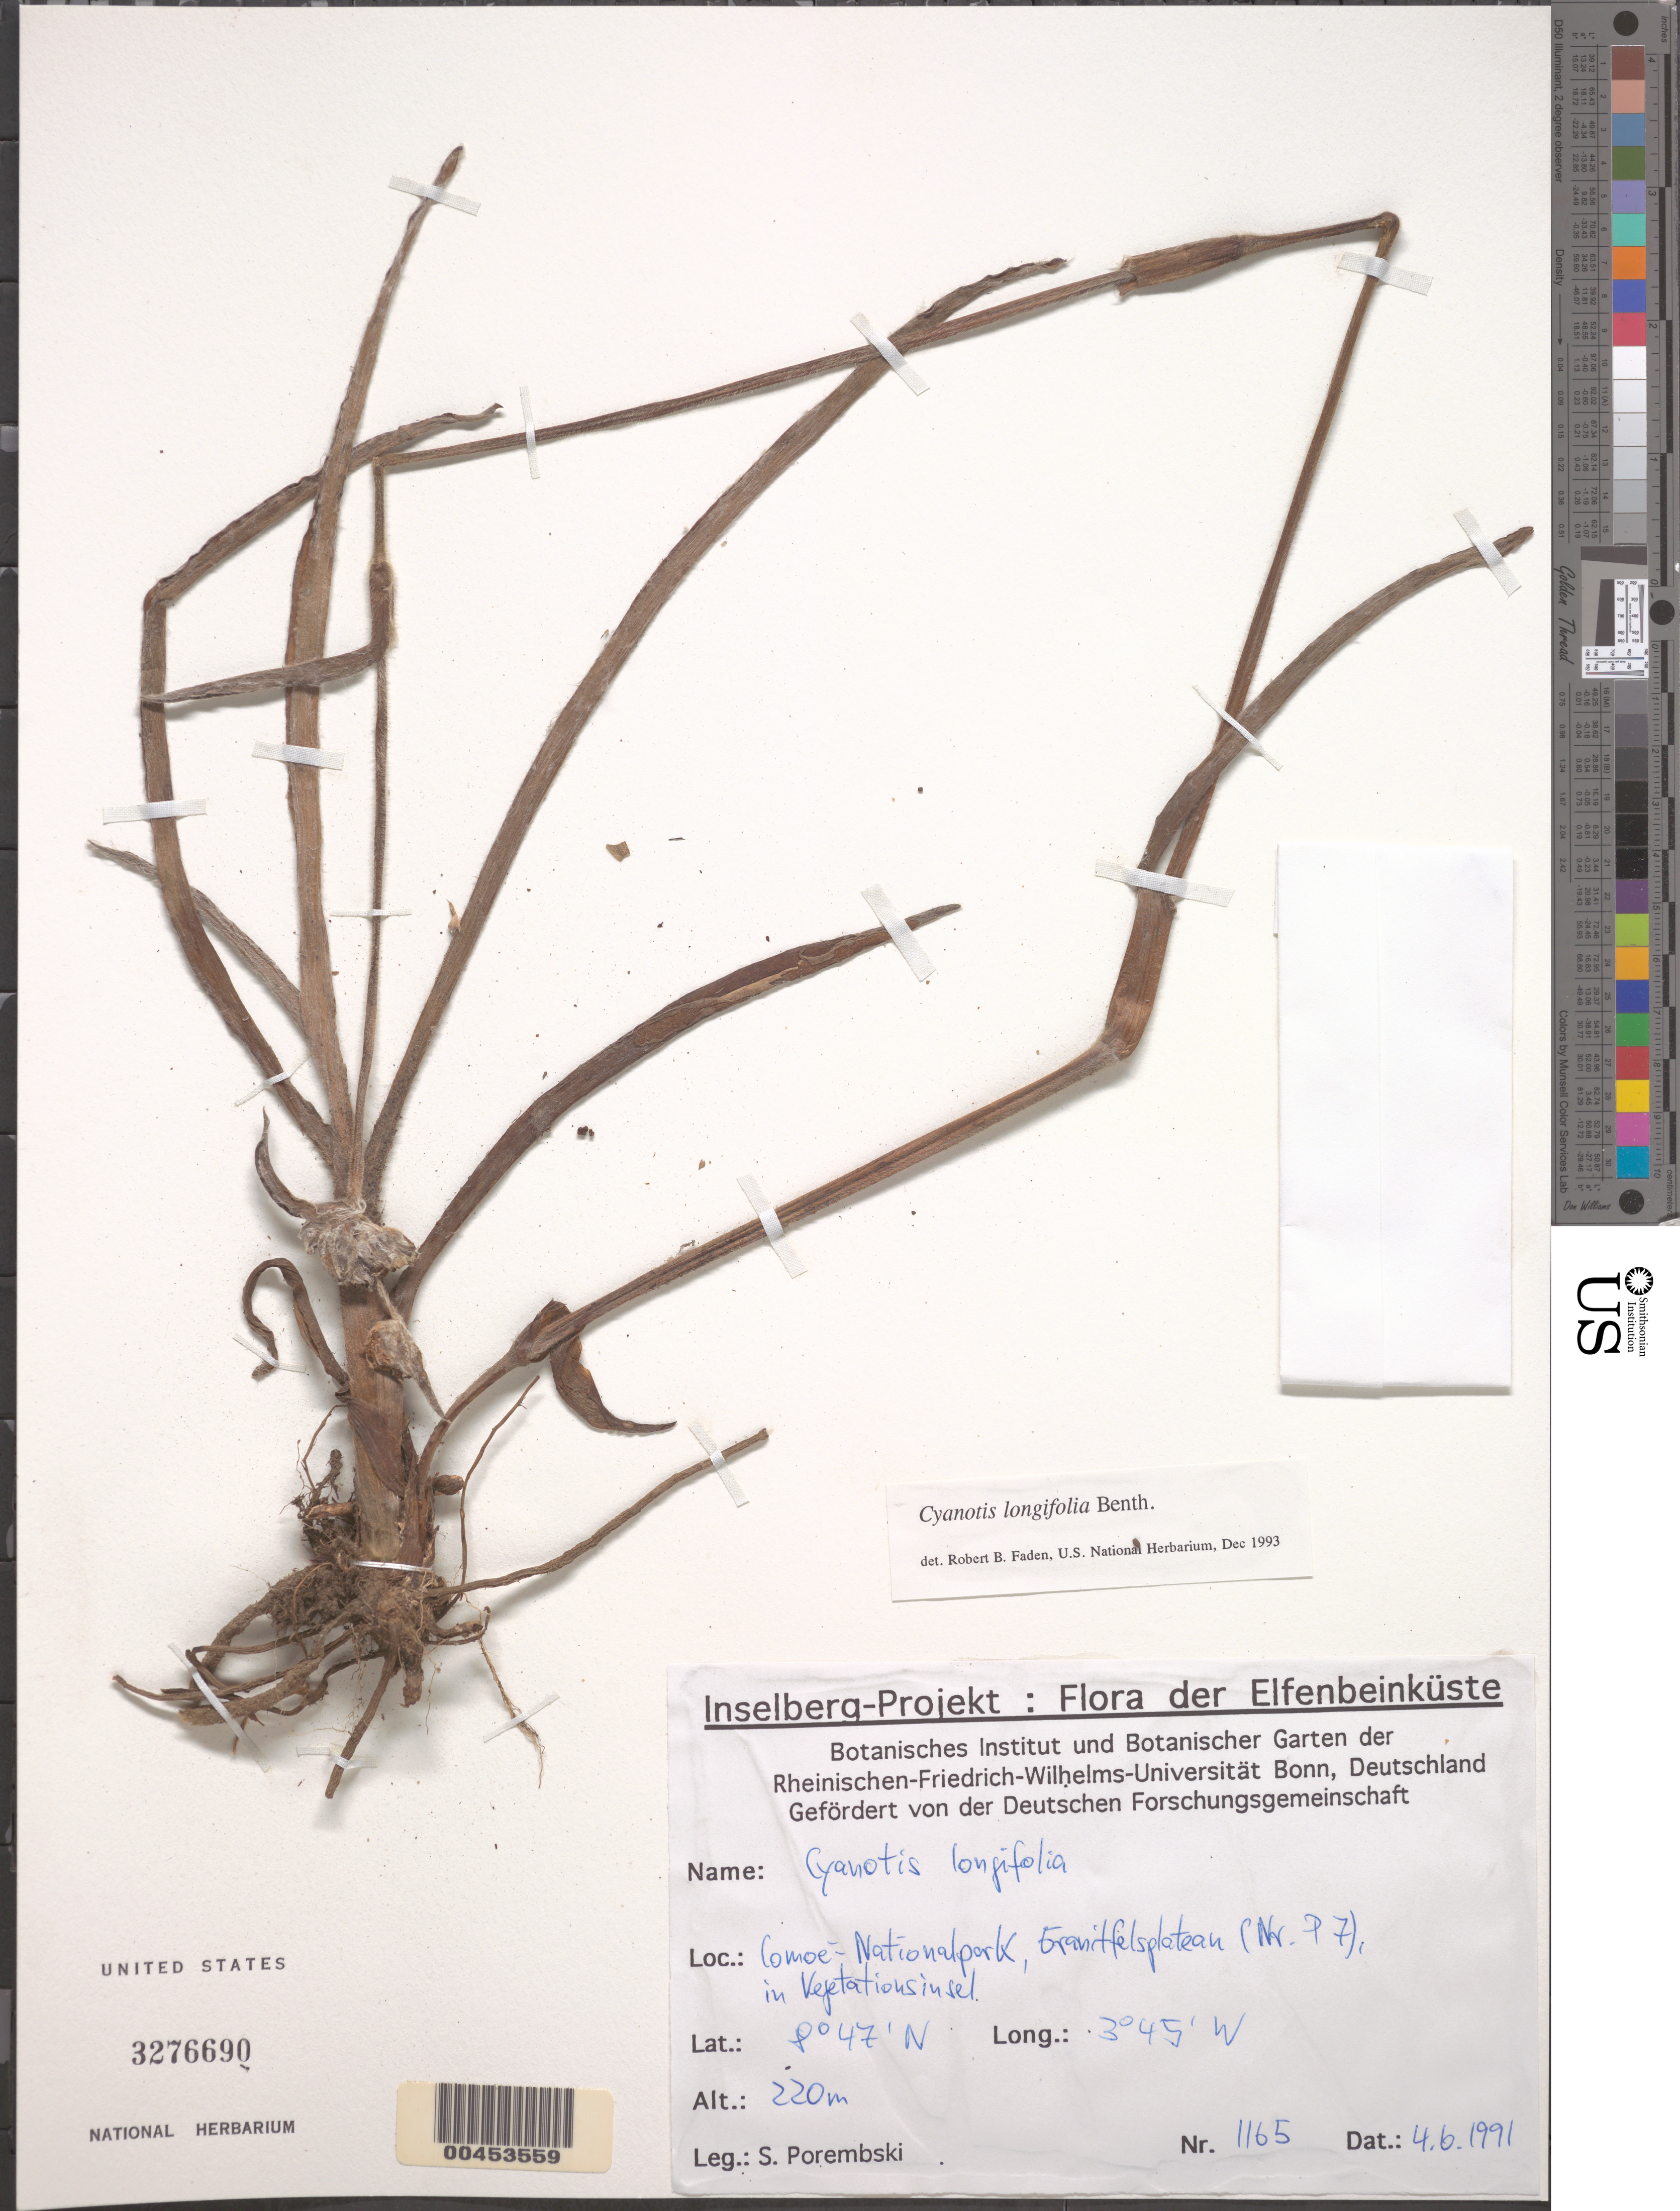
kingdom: Plantae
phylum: Tracheophyta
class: Liliopsida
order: Commelinales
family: Commelinaceae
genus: Cyanotis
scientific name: Cyanotis longifolia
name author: Benth.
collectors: S. Porembski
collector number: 1165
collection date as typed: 04 Jun 1991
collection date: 1991-06-04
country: Ivory Coast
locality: Comoe National Park, (nr. p7)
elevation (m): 220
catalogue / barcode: US 3276690